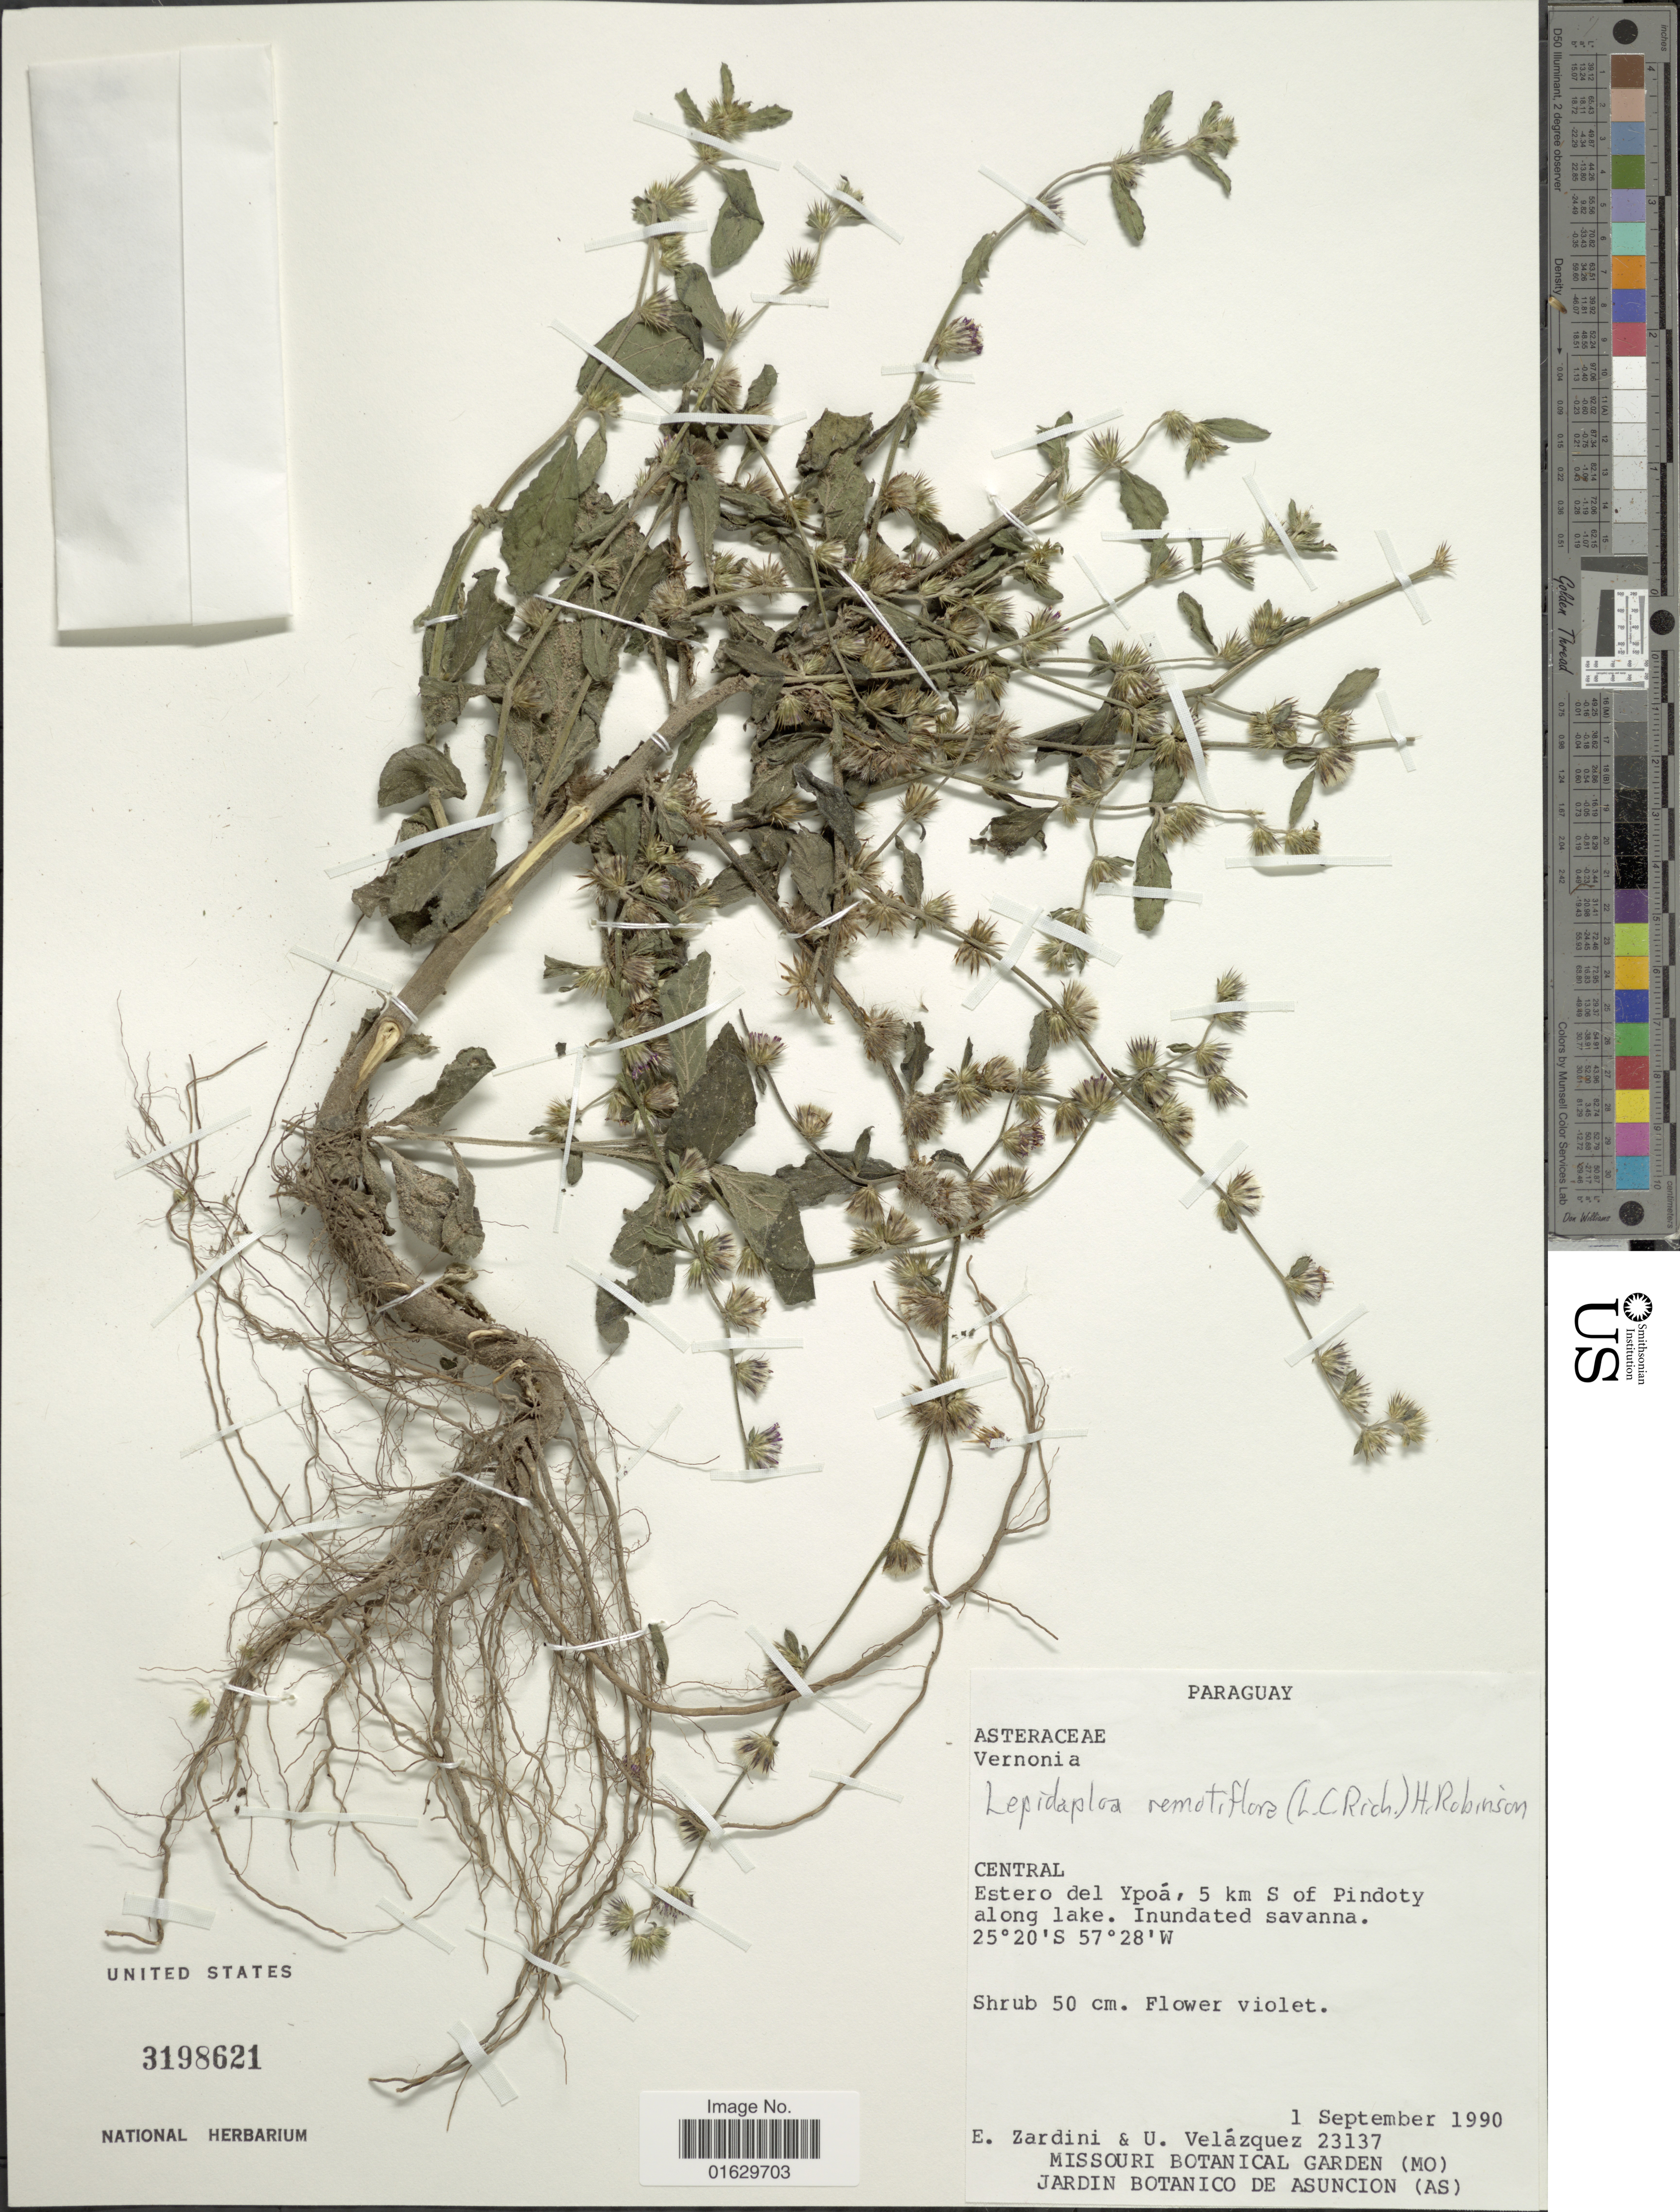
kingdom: Plantae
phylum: Tracheophyta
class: Magnoliopsida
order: Asterales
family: Asteraceae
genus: Lepidaploa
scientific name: Lepidaploa remotiflora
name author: (Rich.) H. Rob.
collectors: E. M. Zardini & U. Velazquez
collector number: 23137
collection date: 1990-09-07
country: Paraguay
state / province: Central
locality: Central, Estero del Ypoa, 5 km S of Pindoty along lake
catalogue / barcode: US 3198621